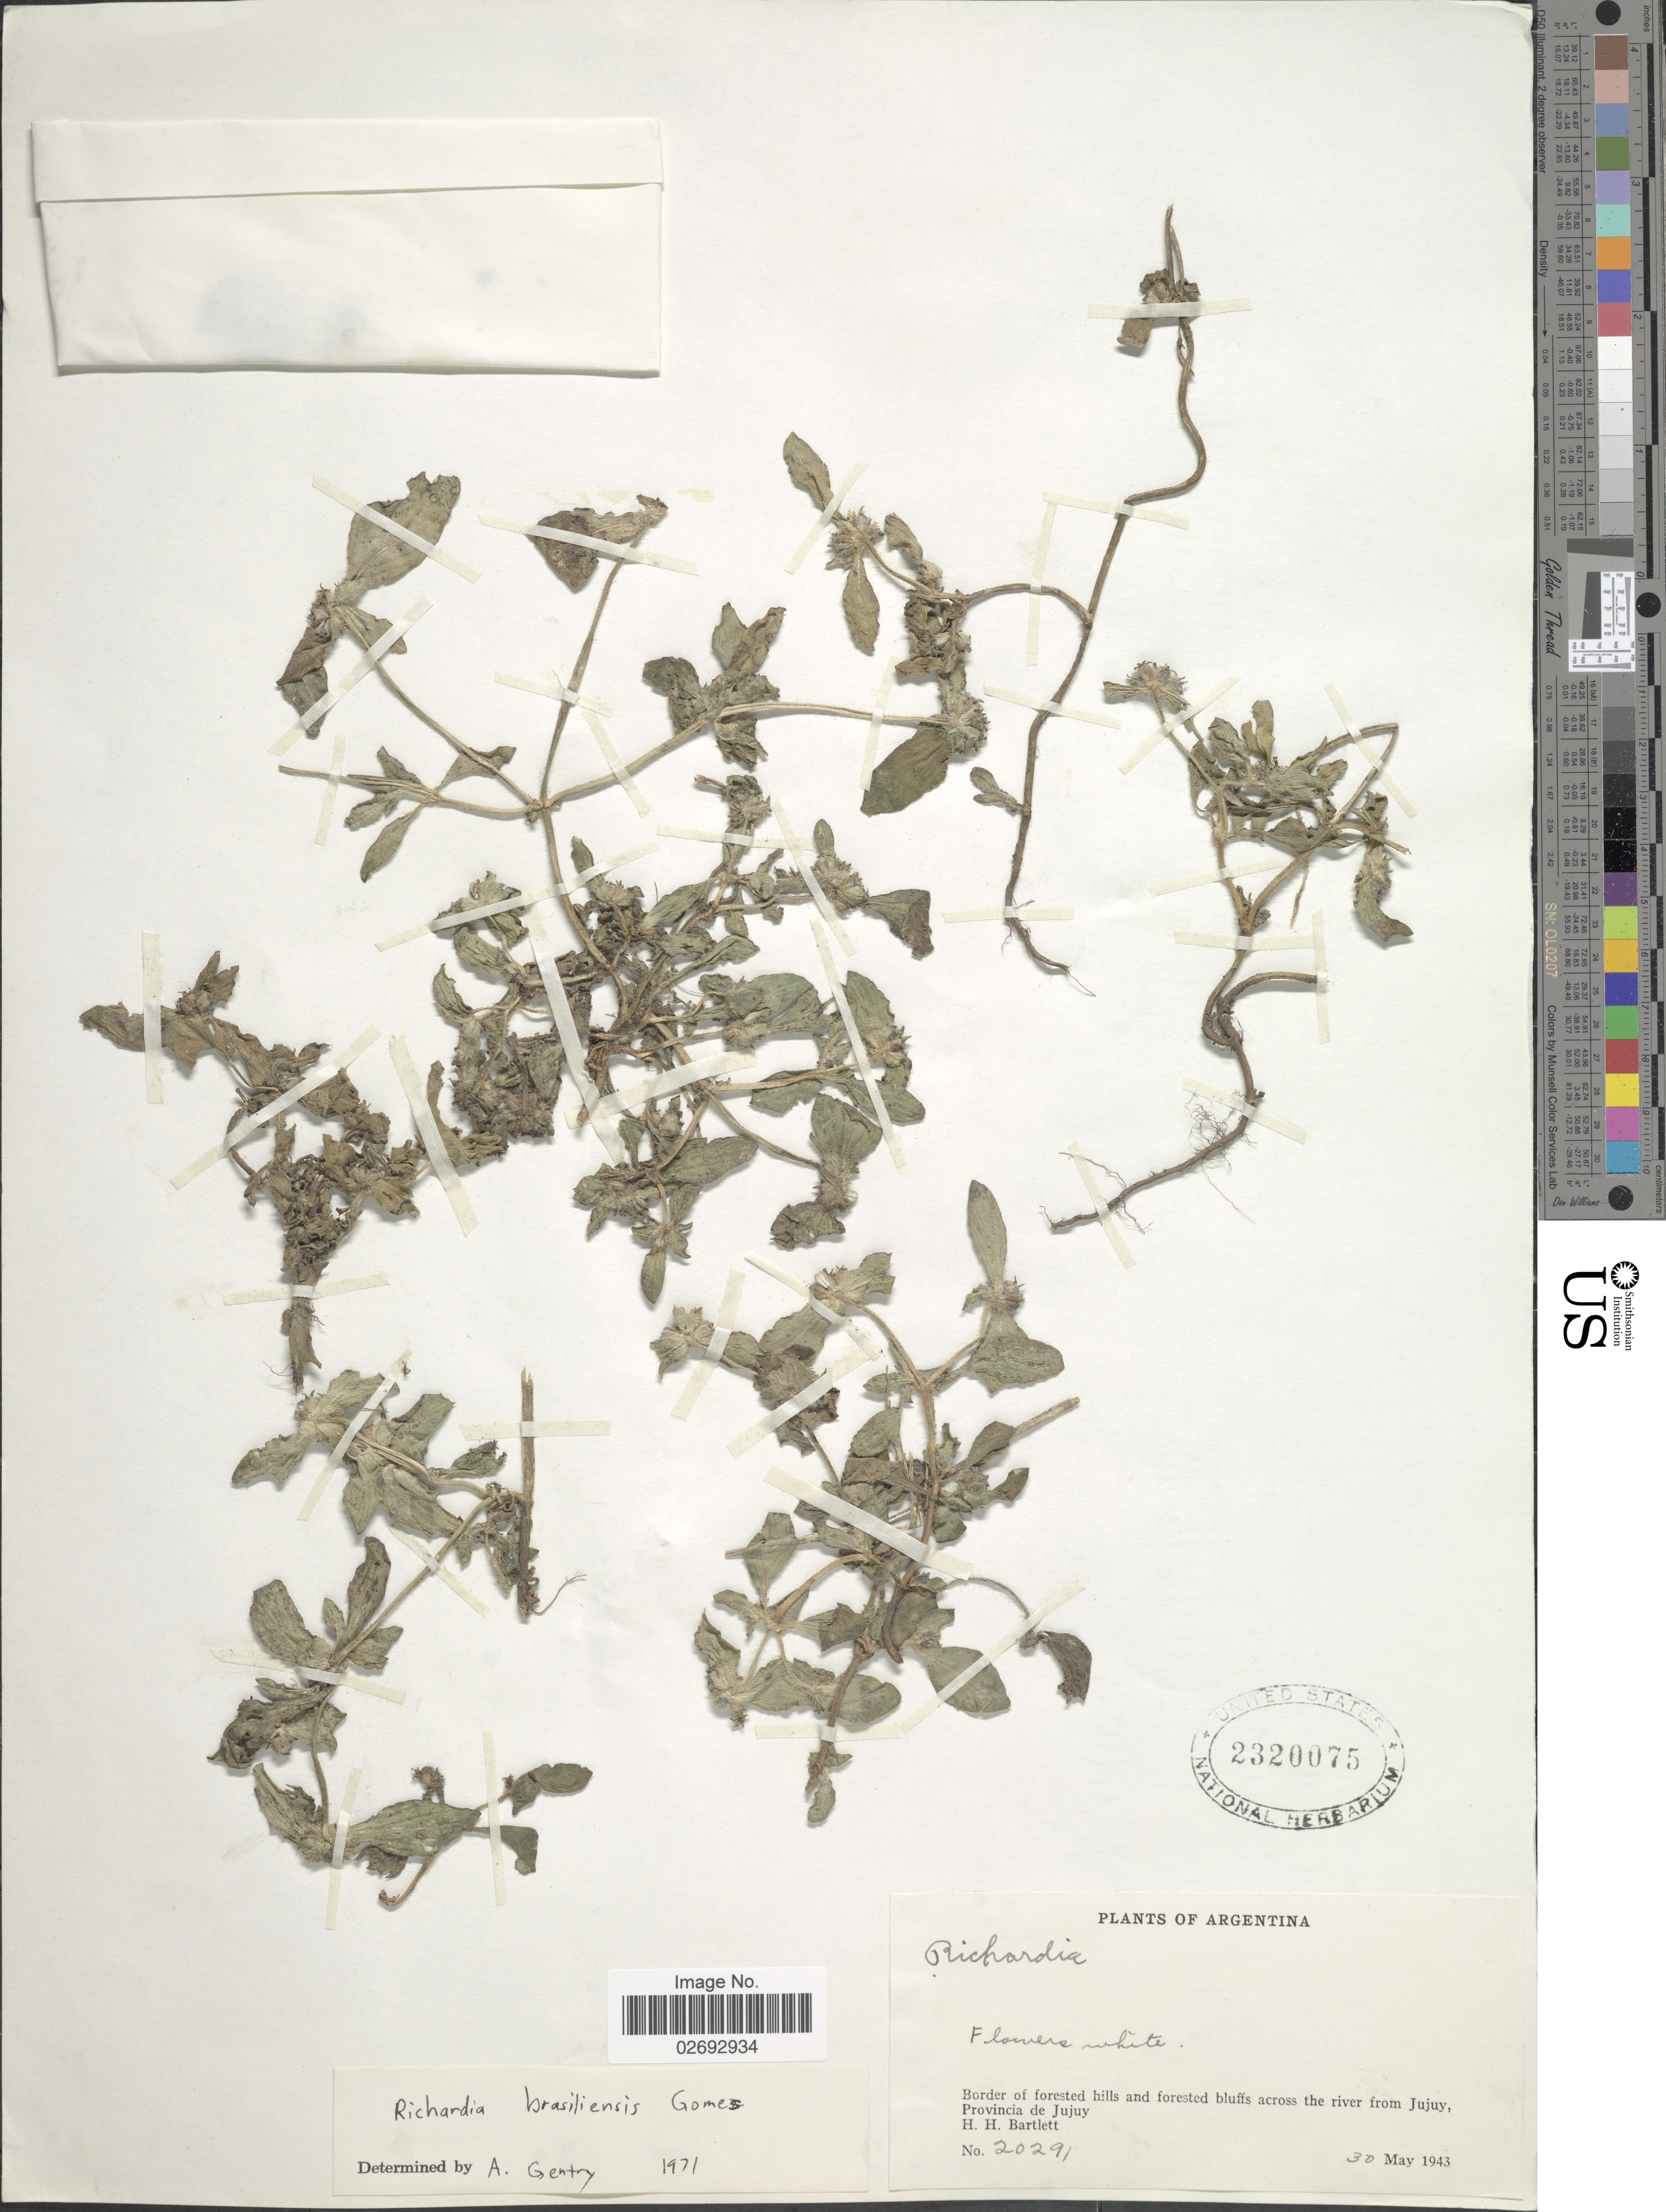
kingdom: Plantae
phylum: Tracheophyta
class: Magnoliopsida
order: Gentianales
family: Rubiaceae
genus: Richardia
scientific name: Richardia brasiliensis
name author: Gomes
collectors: H. H. Bartlett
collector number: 20291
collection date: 1943-05-30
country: Argentina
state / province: Jujuy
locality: Across the river from Jujuy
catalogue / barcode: US 2320075